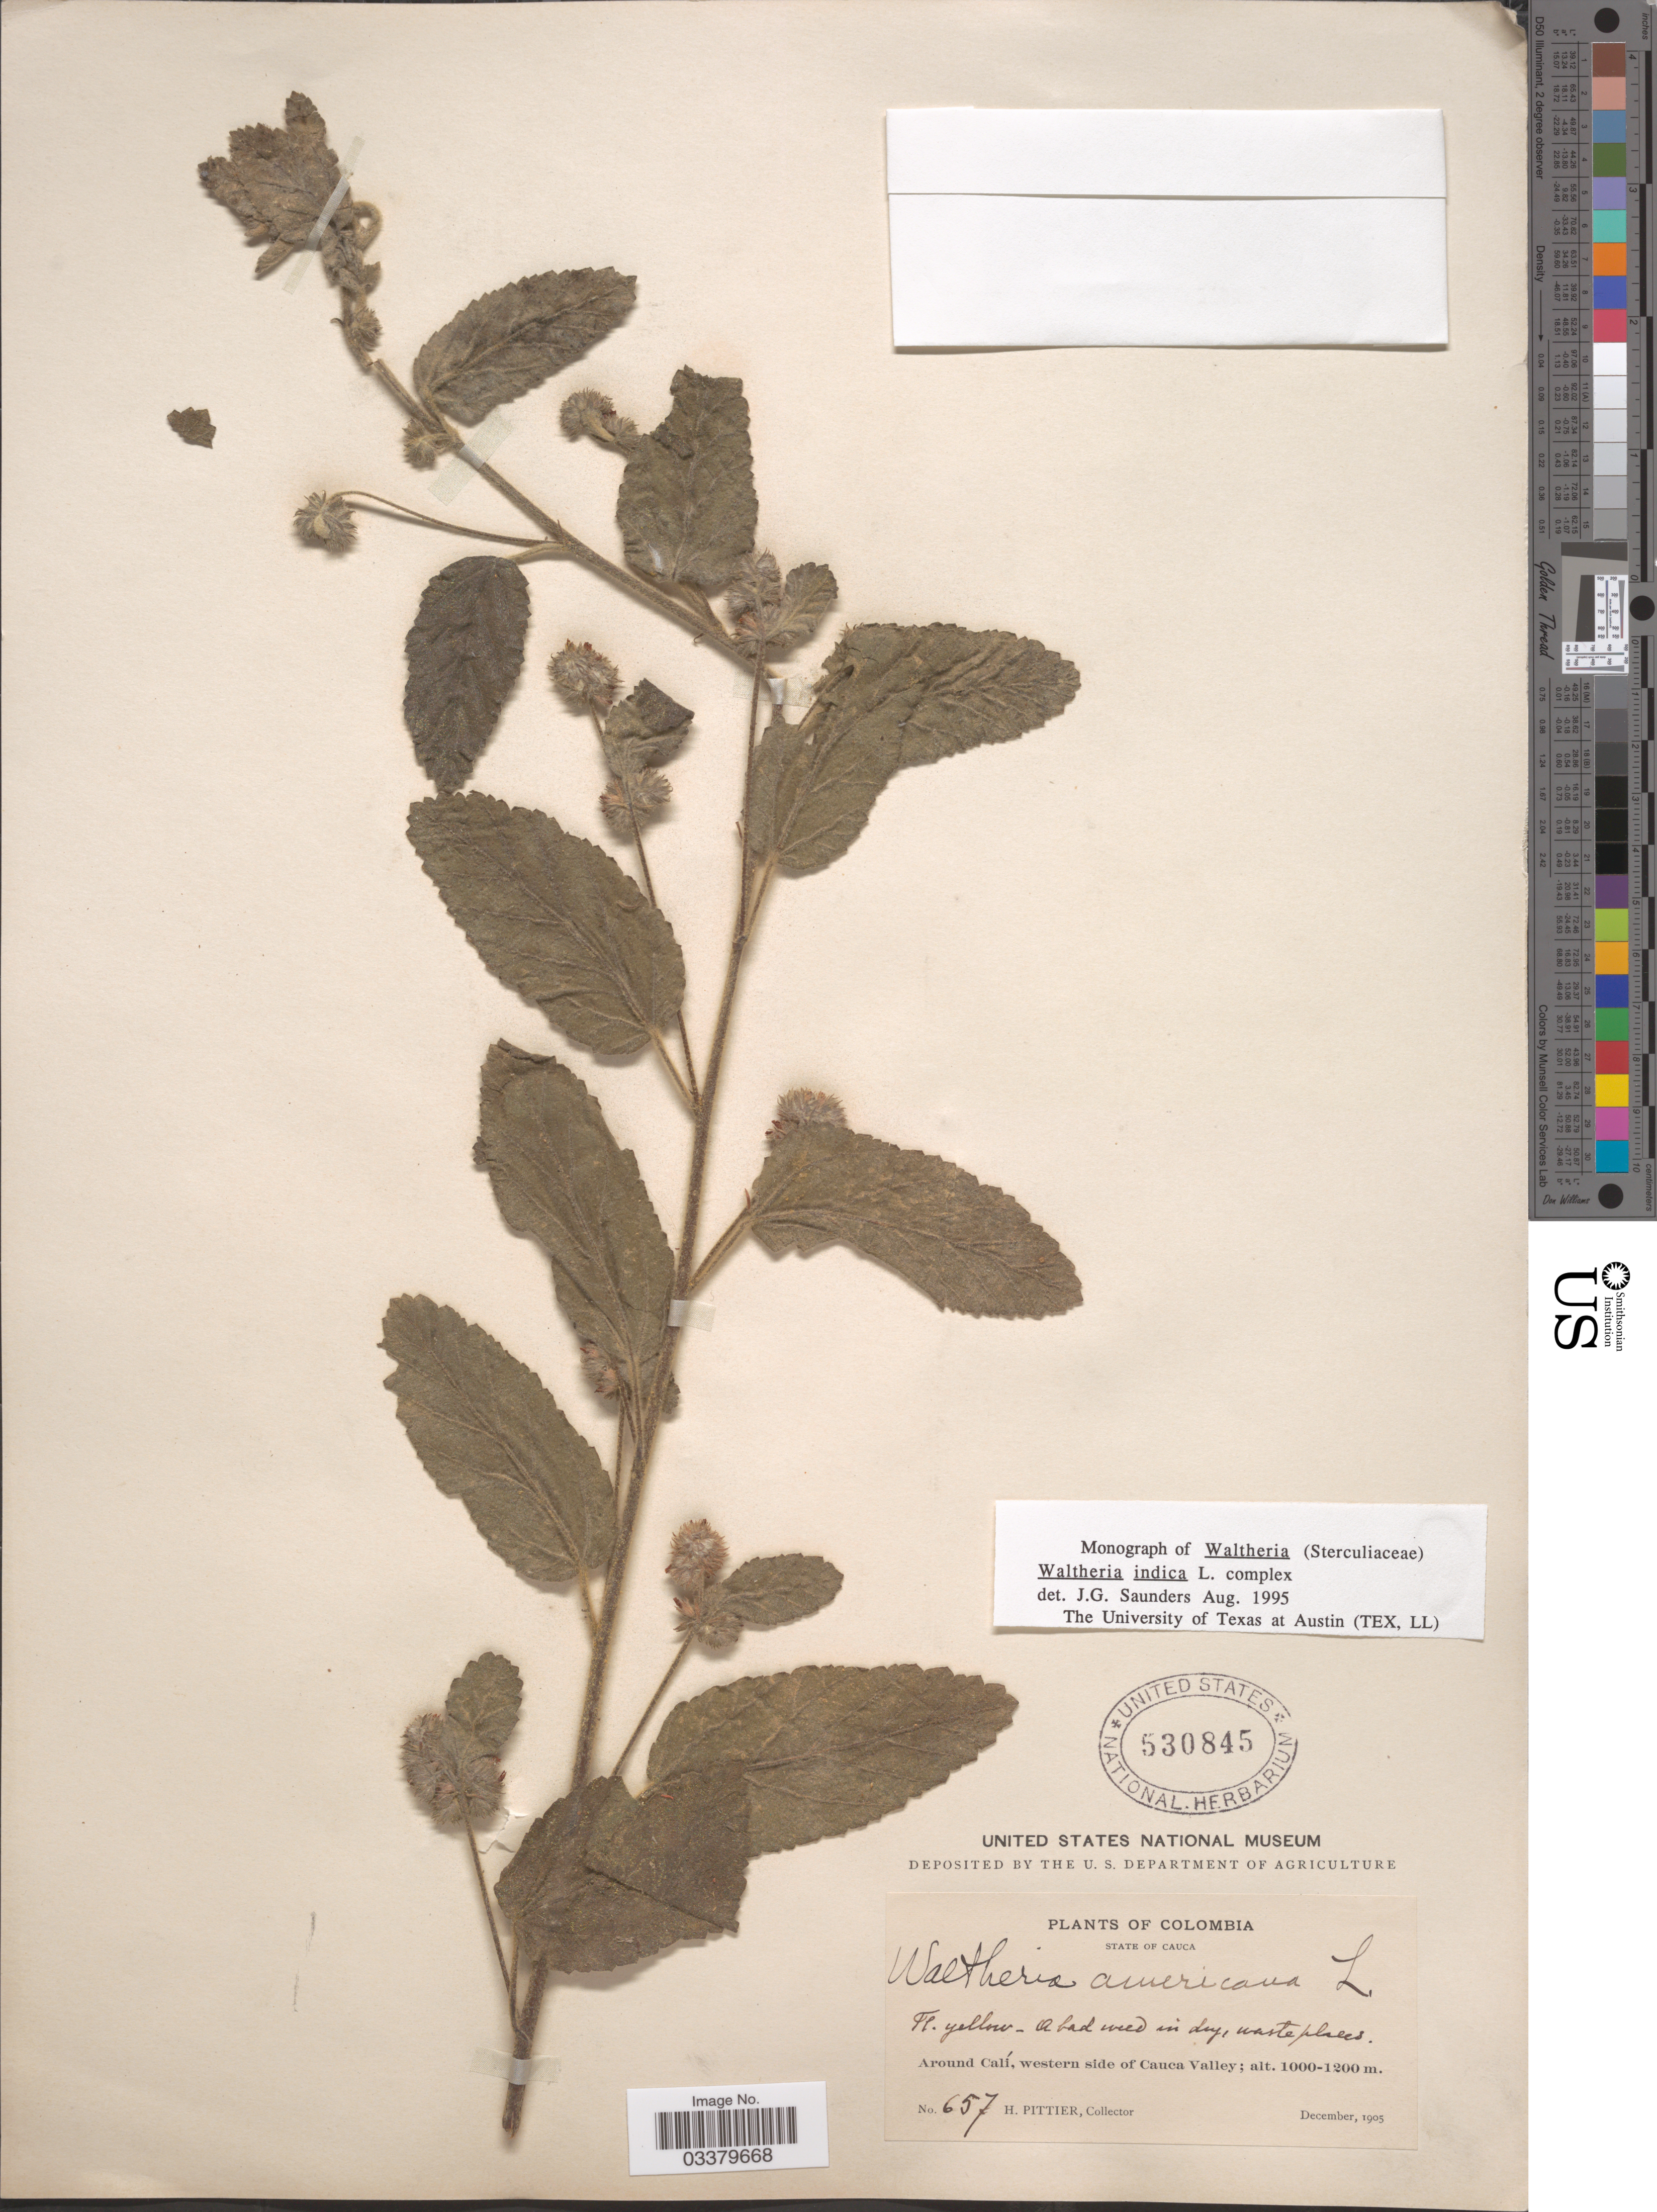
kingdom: Plantae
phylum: Tracheophyta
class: Magnoliopsida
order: Malvales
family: Malvaceae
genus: Waltheria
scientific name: Waltheria indica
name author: L.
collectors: H. F. Pittier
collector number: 657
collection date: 1905-12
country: Colombia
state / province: Cauca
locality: Around Calí, western side of Cauca Valley.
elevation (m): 1000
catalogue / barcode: US 530845